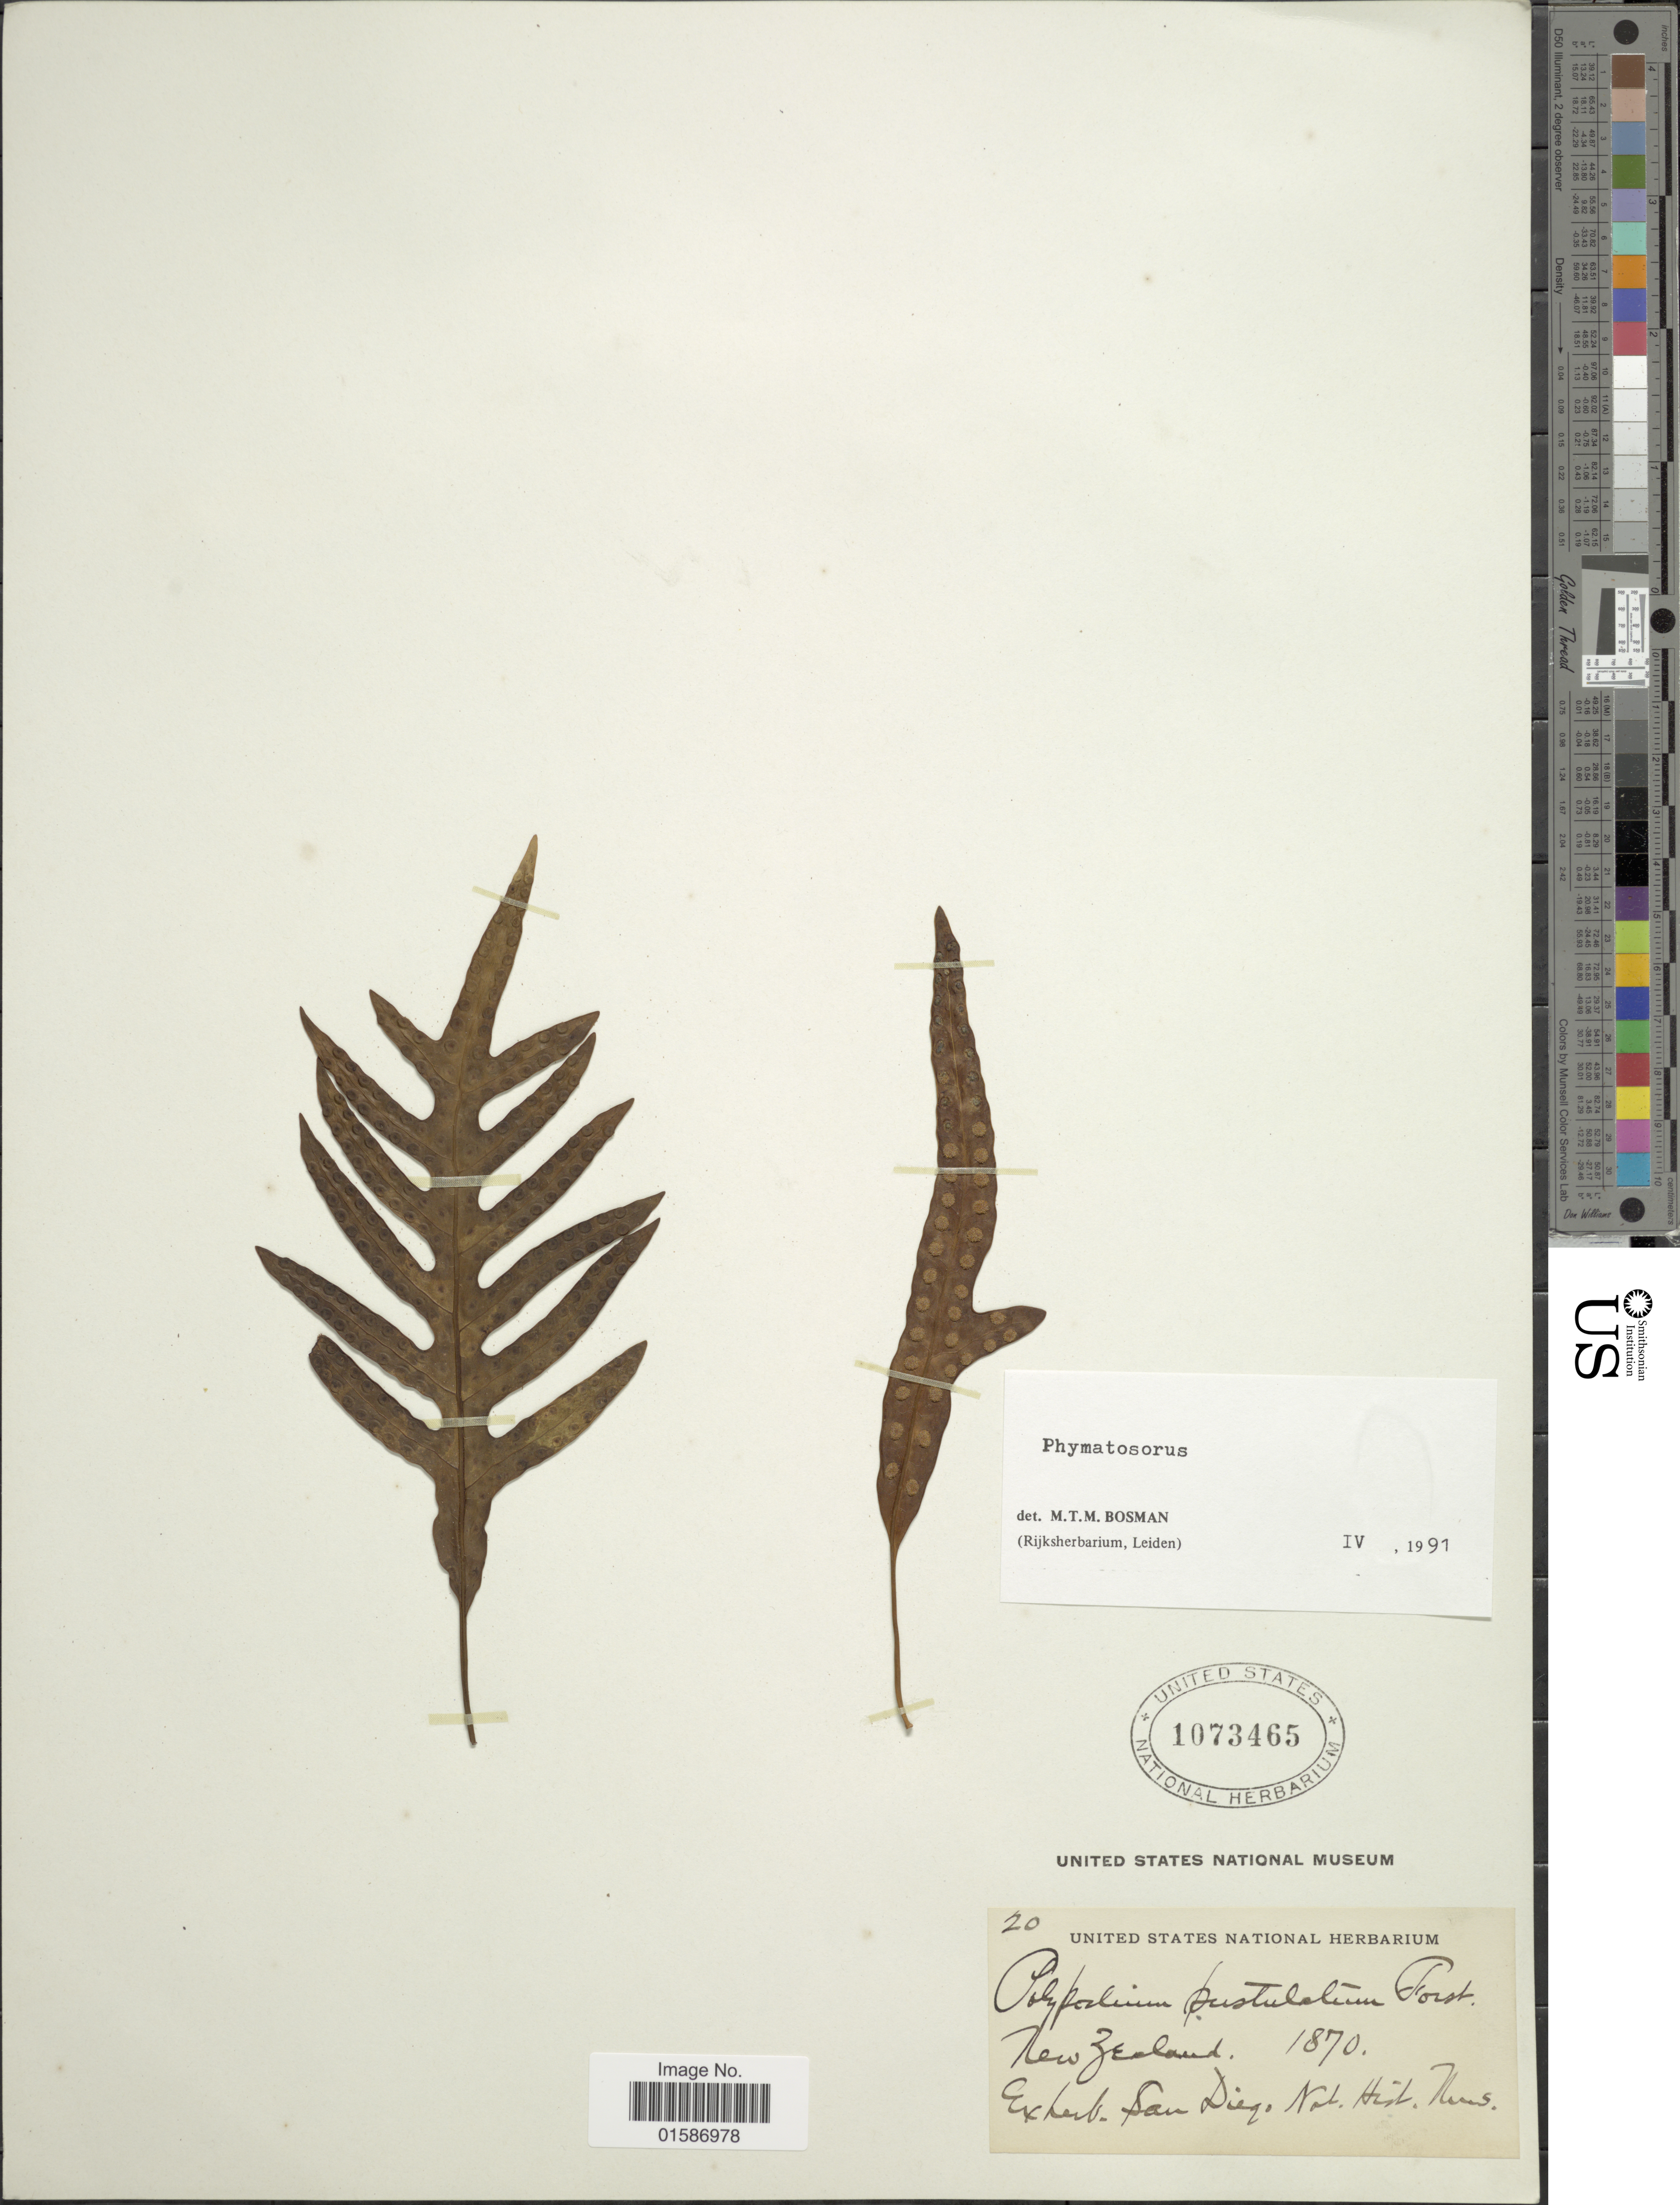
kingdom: Plantae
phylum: Tracheophyta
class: Polypodiopsida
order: Polypodiales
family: Polypodiaceae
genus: Microsorum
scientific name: Microsorum scandens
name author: Tindale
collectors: San Diego Natrural History Museum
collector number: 20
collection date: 1870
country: New Zealand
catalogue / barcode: US 1073465